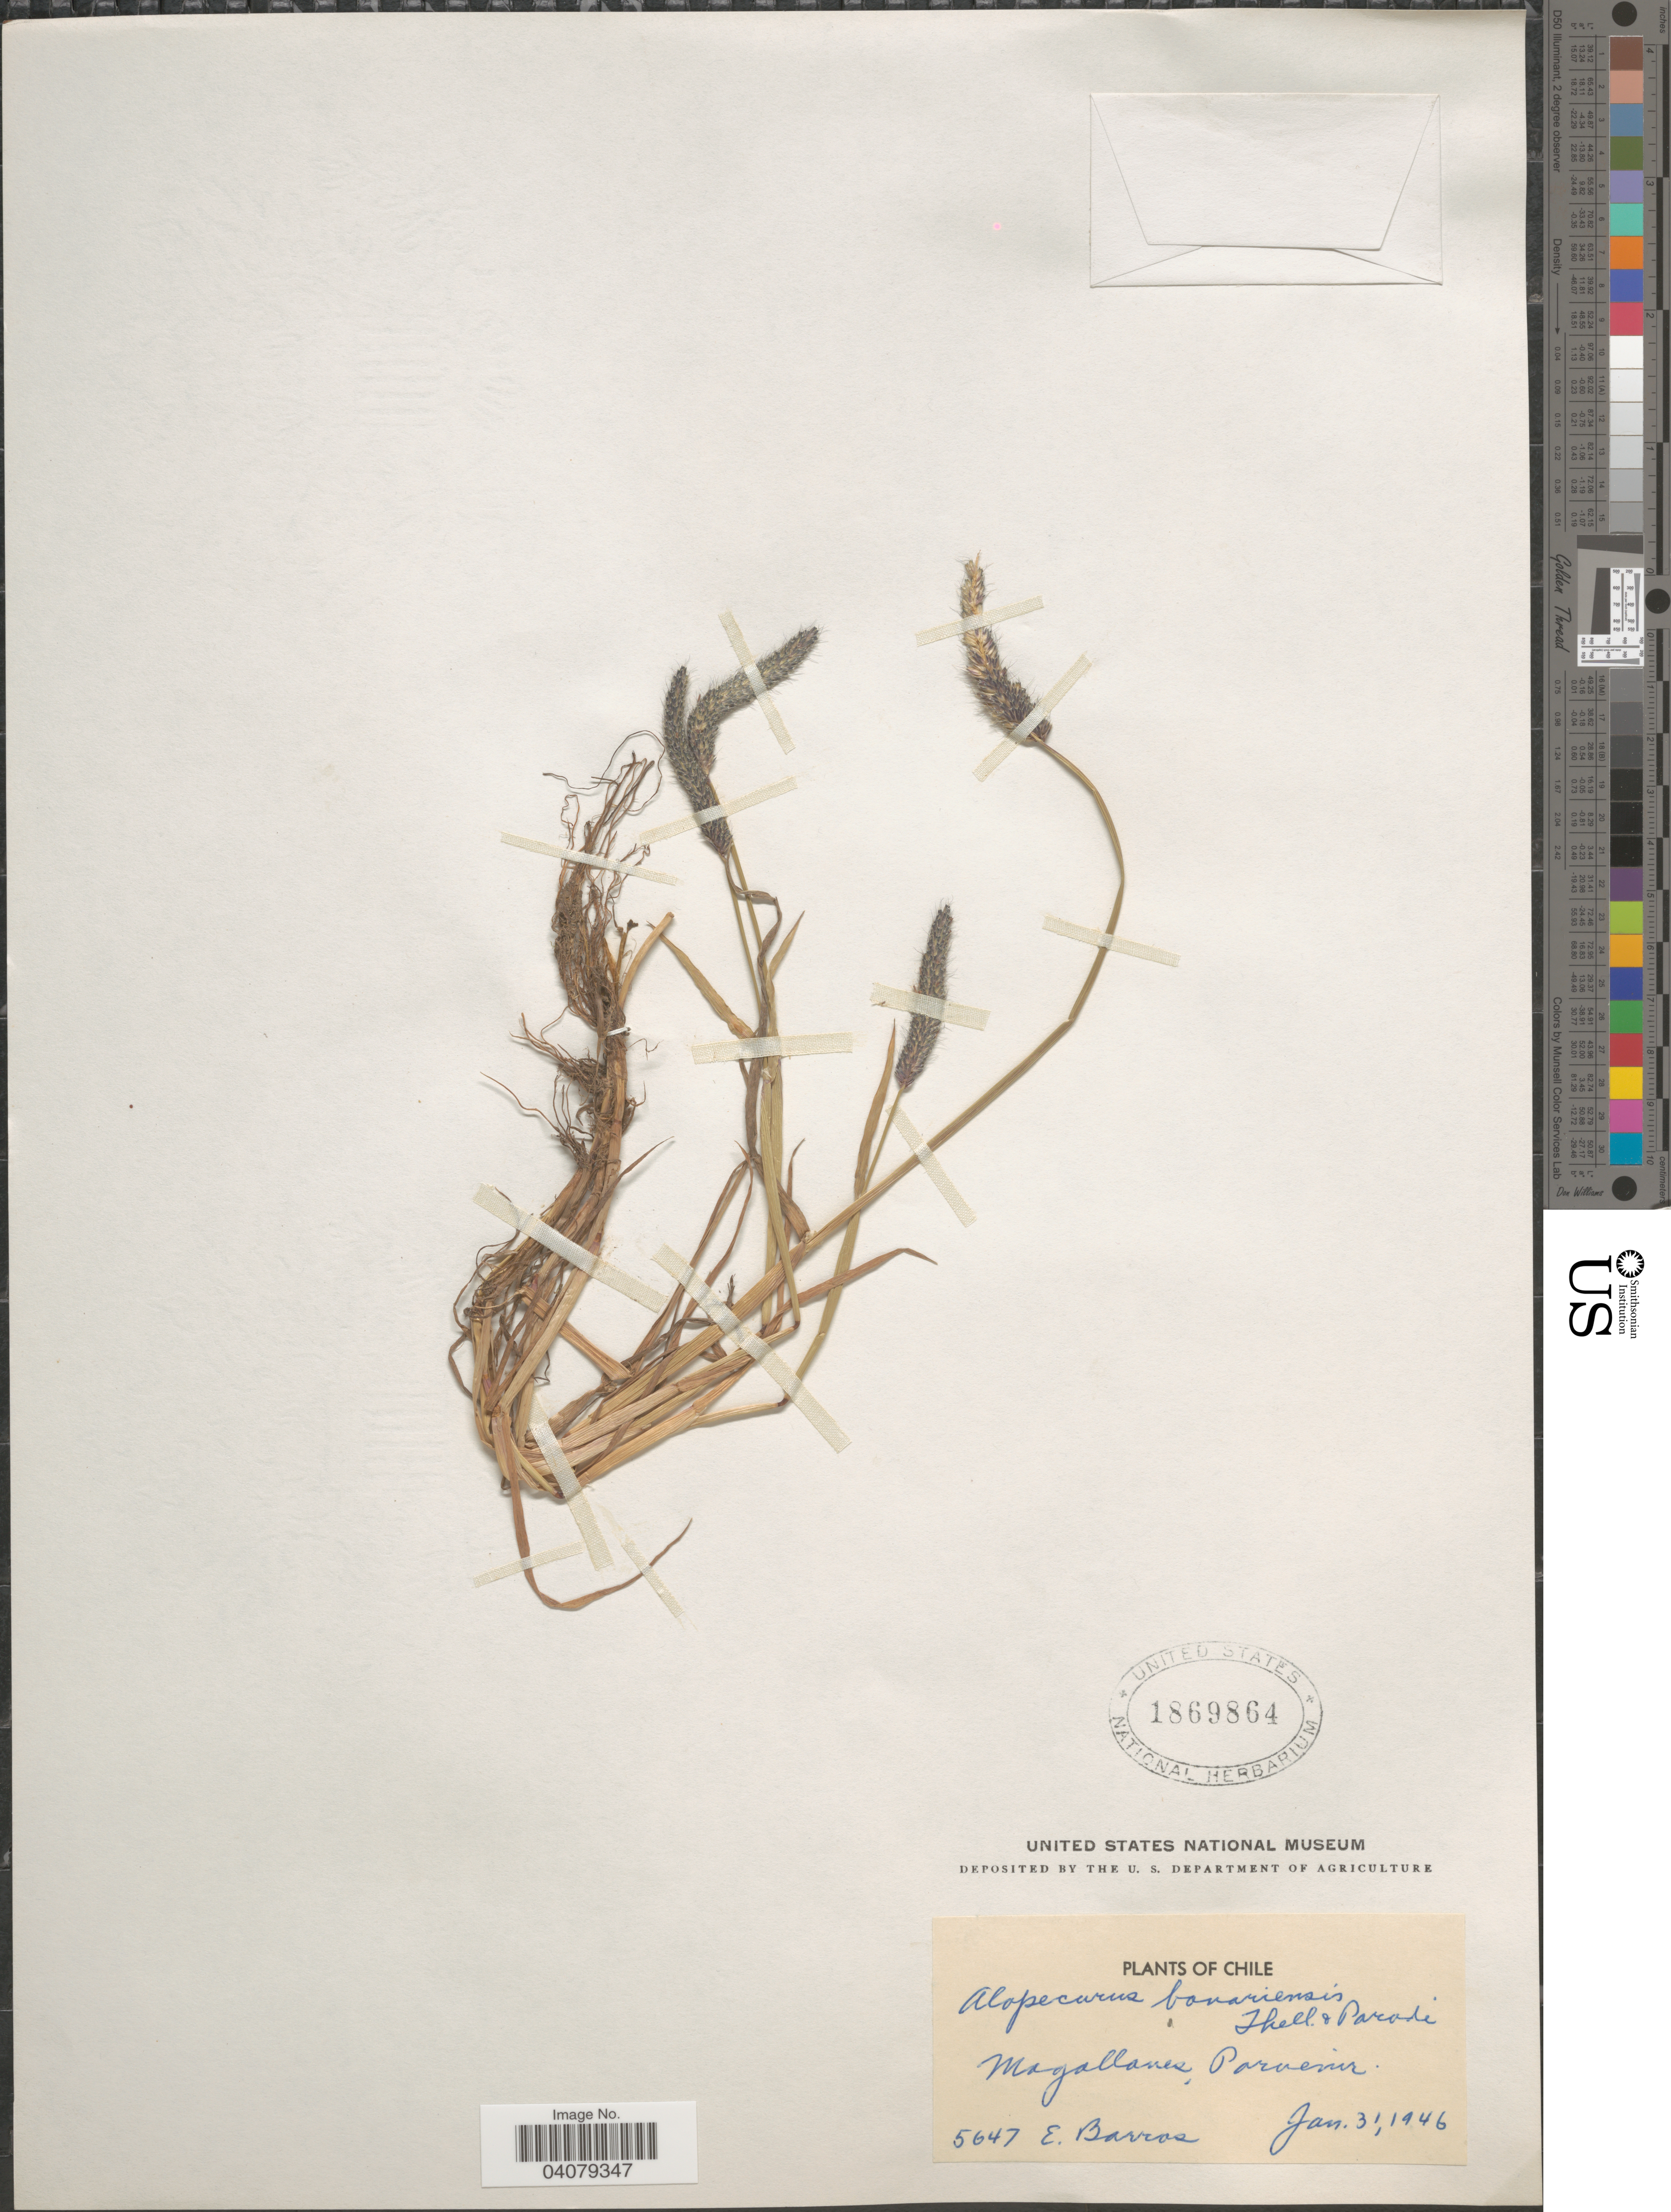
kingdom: Plantae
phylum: Tracheophyta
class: Liliopsida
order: Poales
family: Poaceae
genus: Alopecurus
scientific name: Alopecurus bonariensis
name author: Parodi & Thell.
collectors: E. Barros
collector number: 5647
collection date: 1946-01-31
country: Chile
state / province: Magallanes y de la Antártica Chilena (XII)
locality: Magallanes, Porvenir.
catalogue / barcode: US 1869864